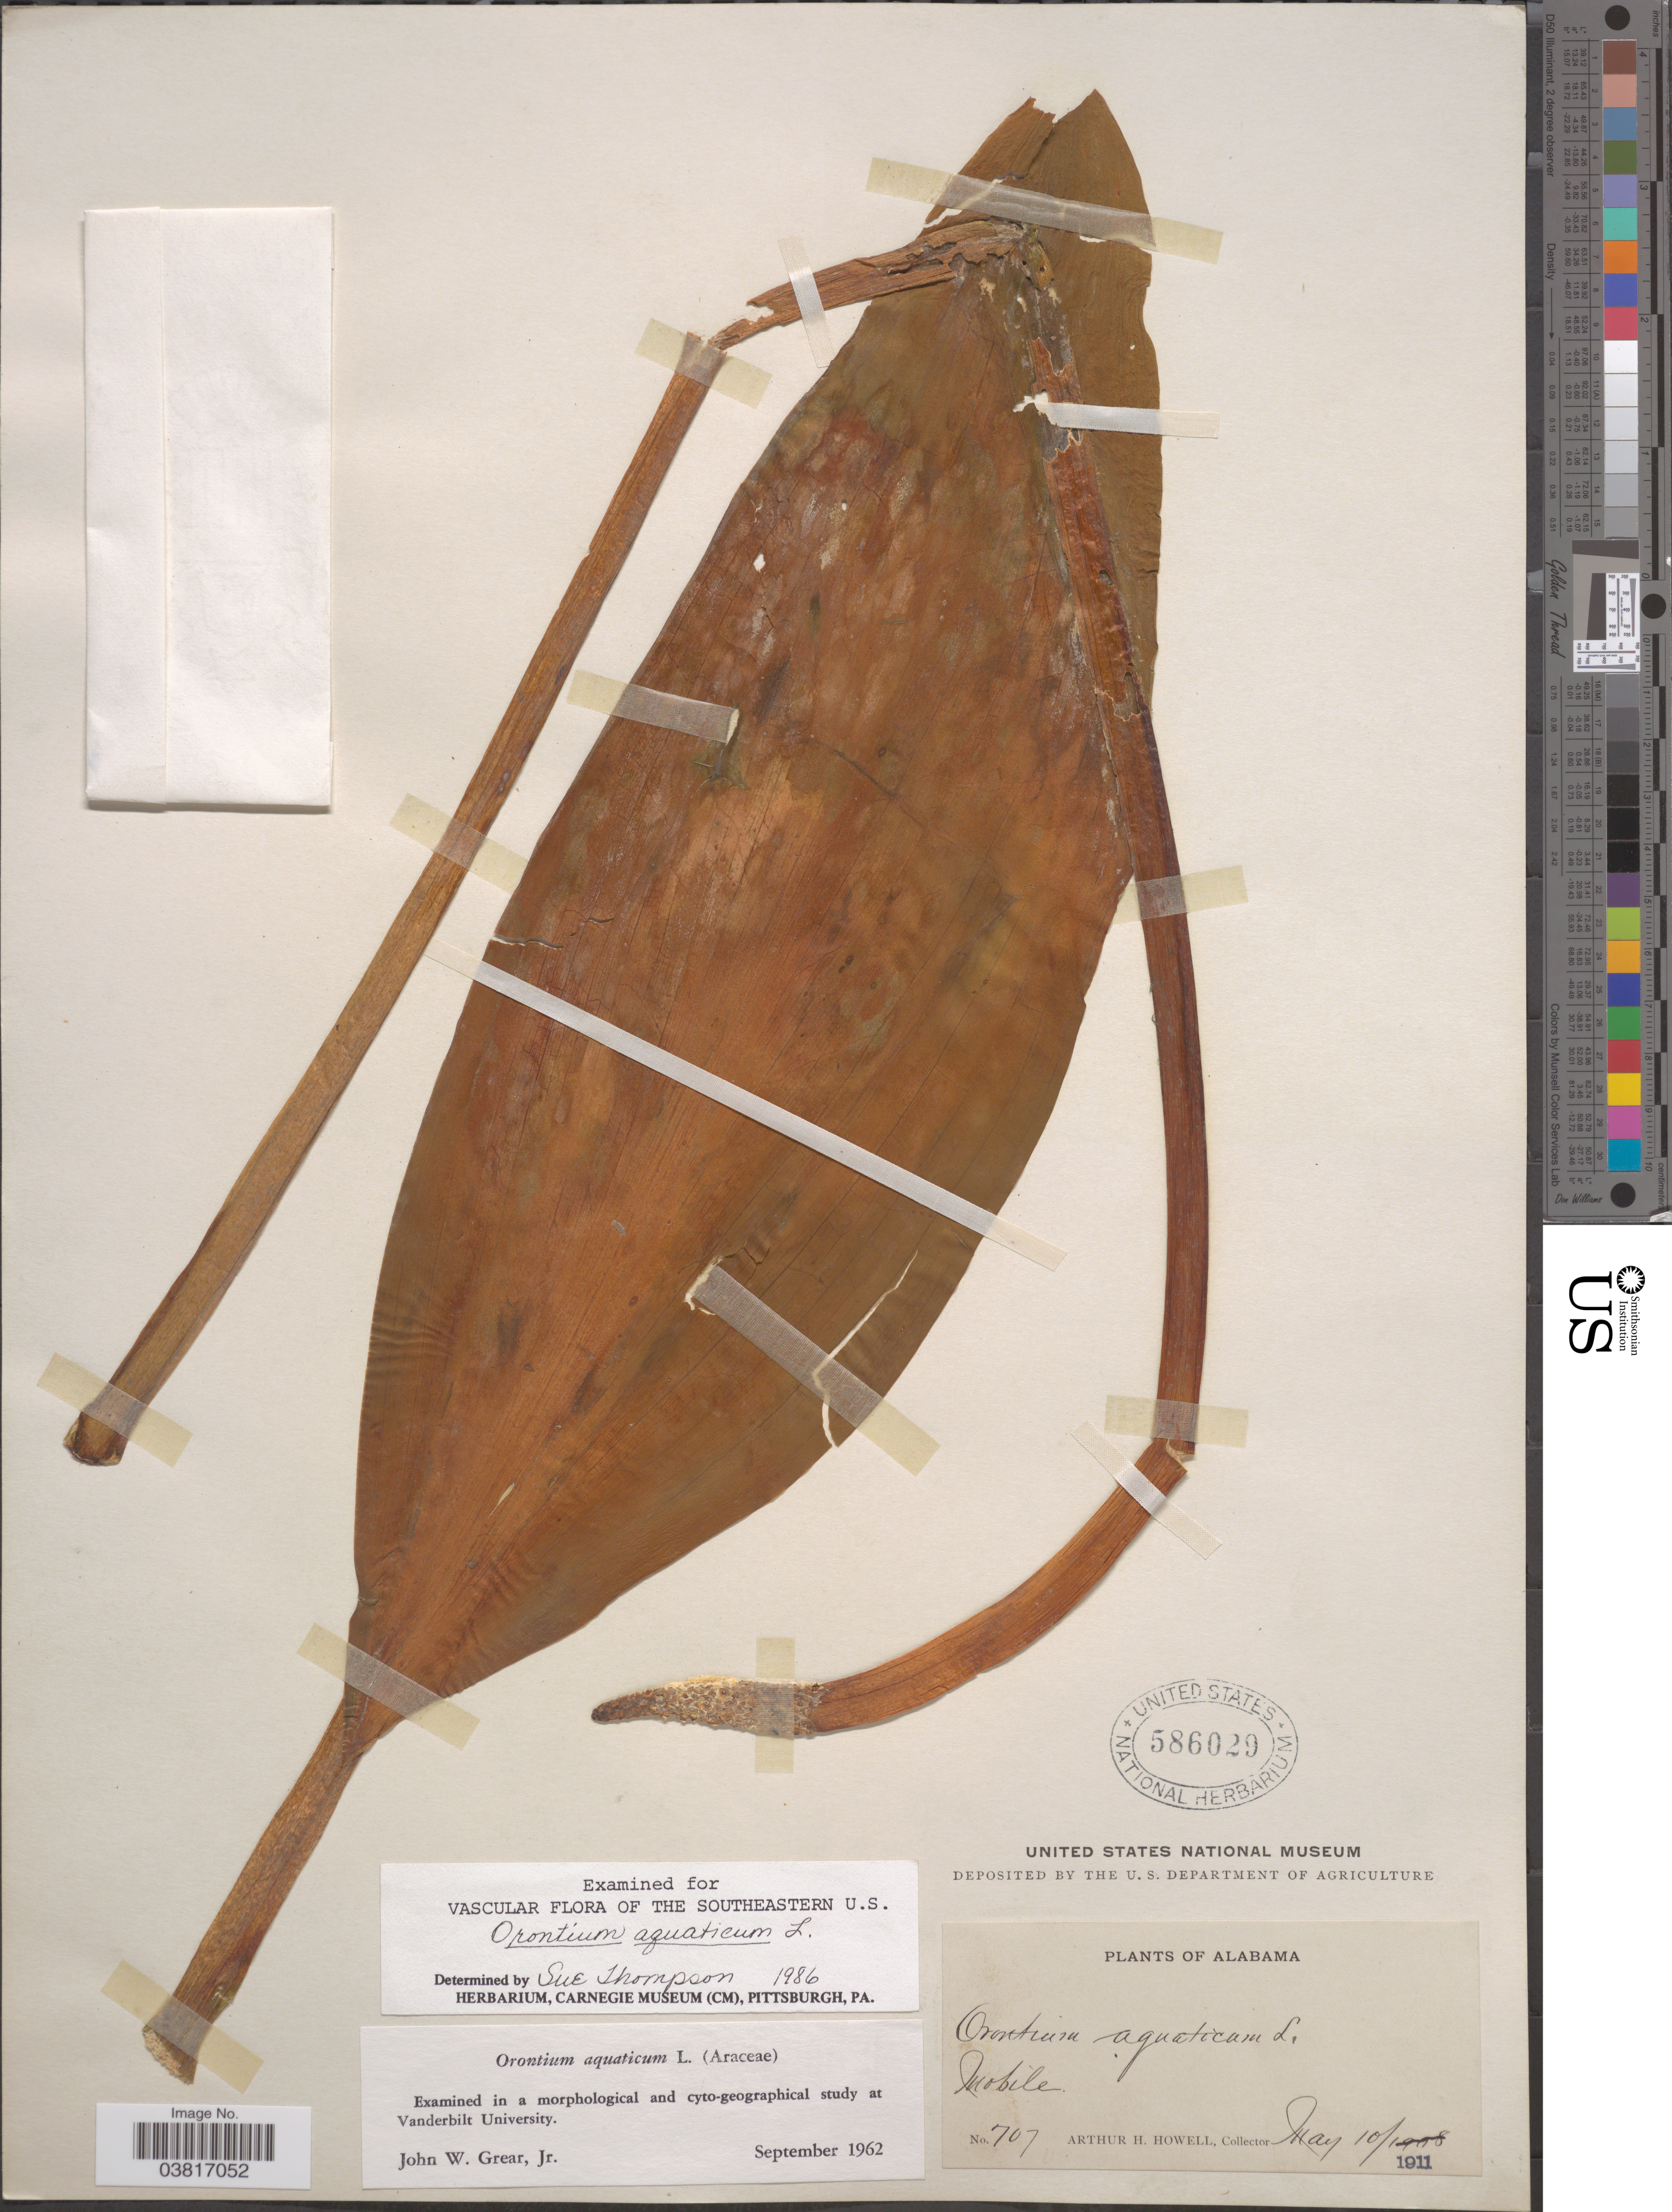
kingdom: Plantae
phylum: Tracheophyta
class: Liliopsida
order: Alismatales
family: Araceae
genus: Orontium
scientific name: Orontium aquaticum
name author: L.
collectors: A. H. Howell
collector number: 707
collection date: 1911-05-10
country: United States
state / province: Alabama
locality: Mobile.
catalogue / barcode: US 586029